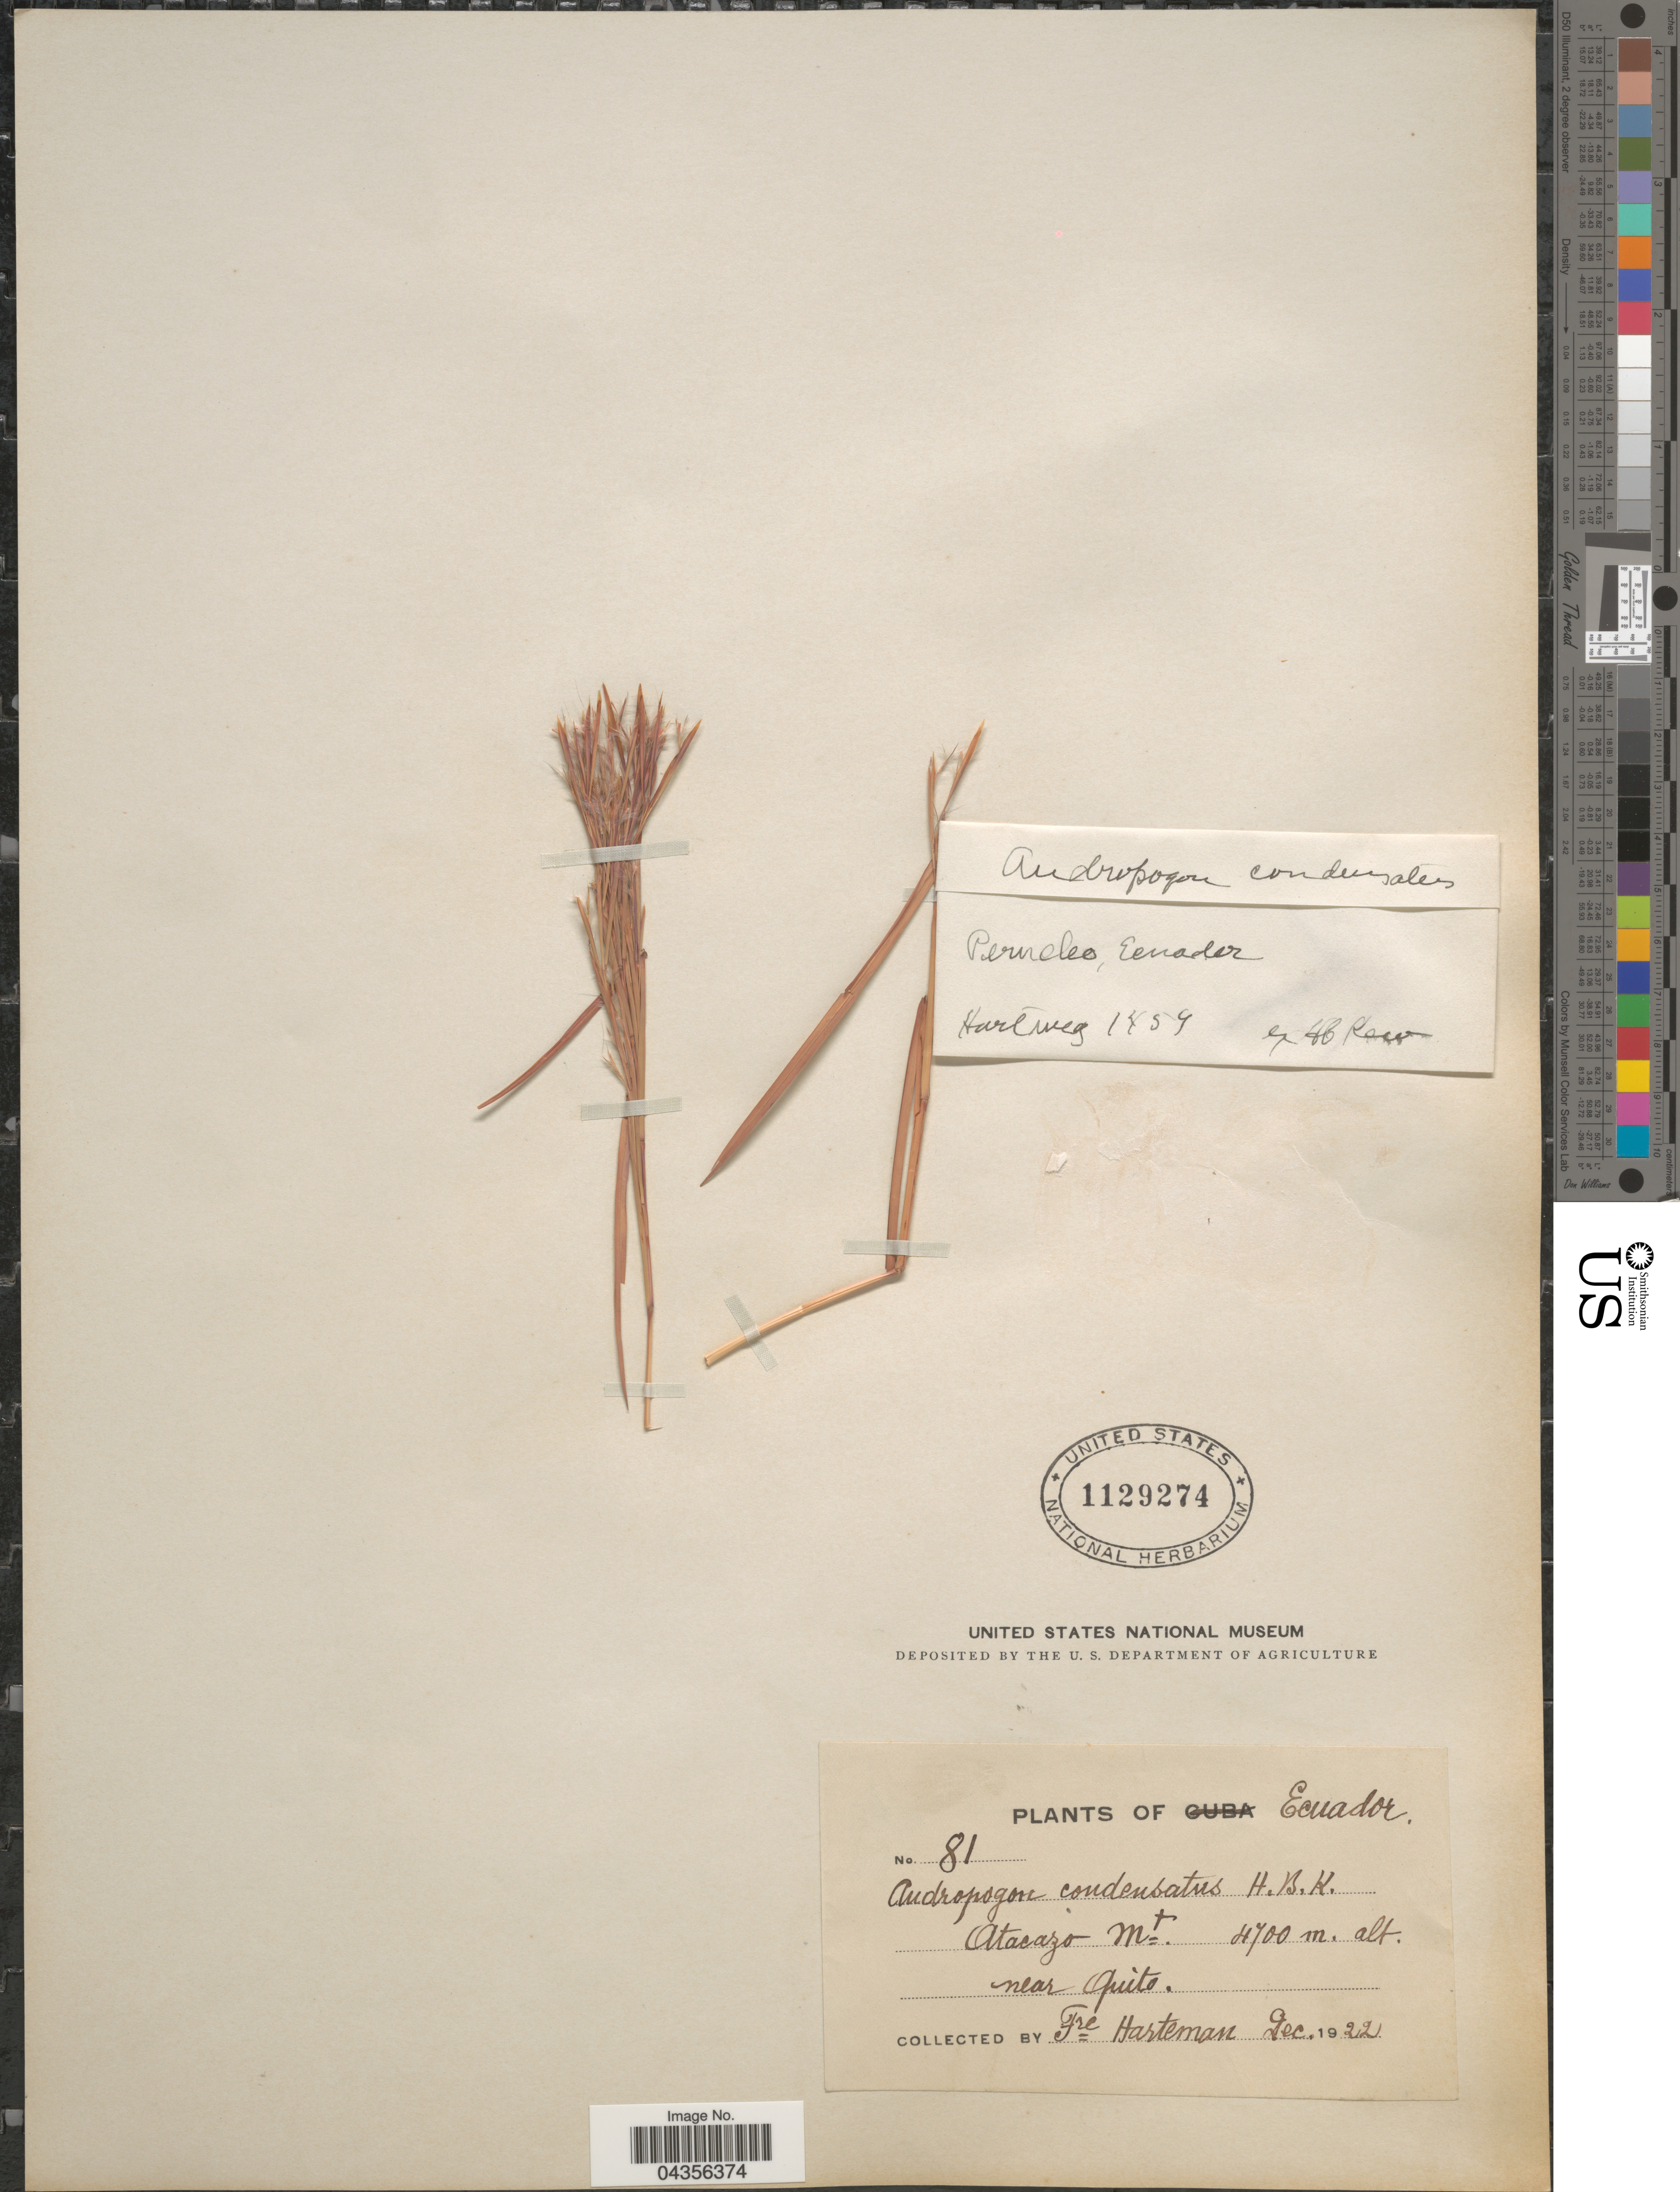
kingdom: Plantae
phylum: Tracheophyta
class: Liliopsida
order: Poales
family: Poaceae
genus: Schizachyrium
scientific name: Schizachyrium microstachyum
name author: (Desv. ex Ham.) Roseng. et al.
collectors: Harteman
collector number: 81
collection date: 1922-12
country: Ecuador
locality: Atacazo Mt near Opuito.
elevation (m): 4700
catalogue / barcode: US 1129274